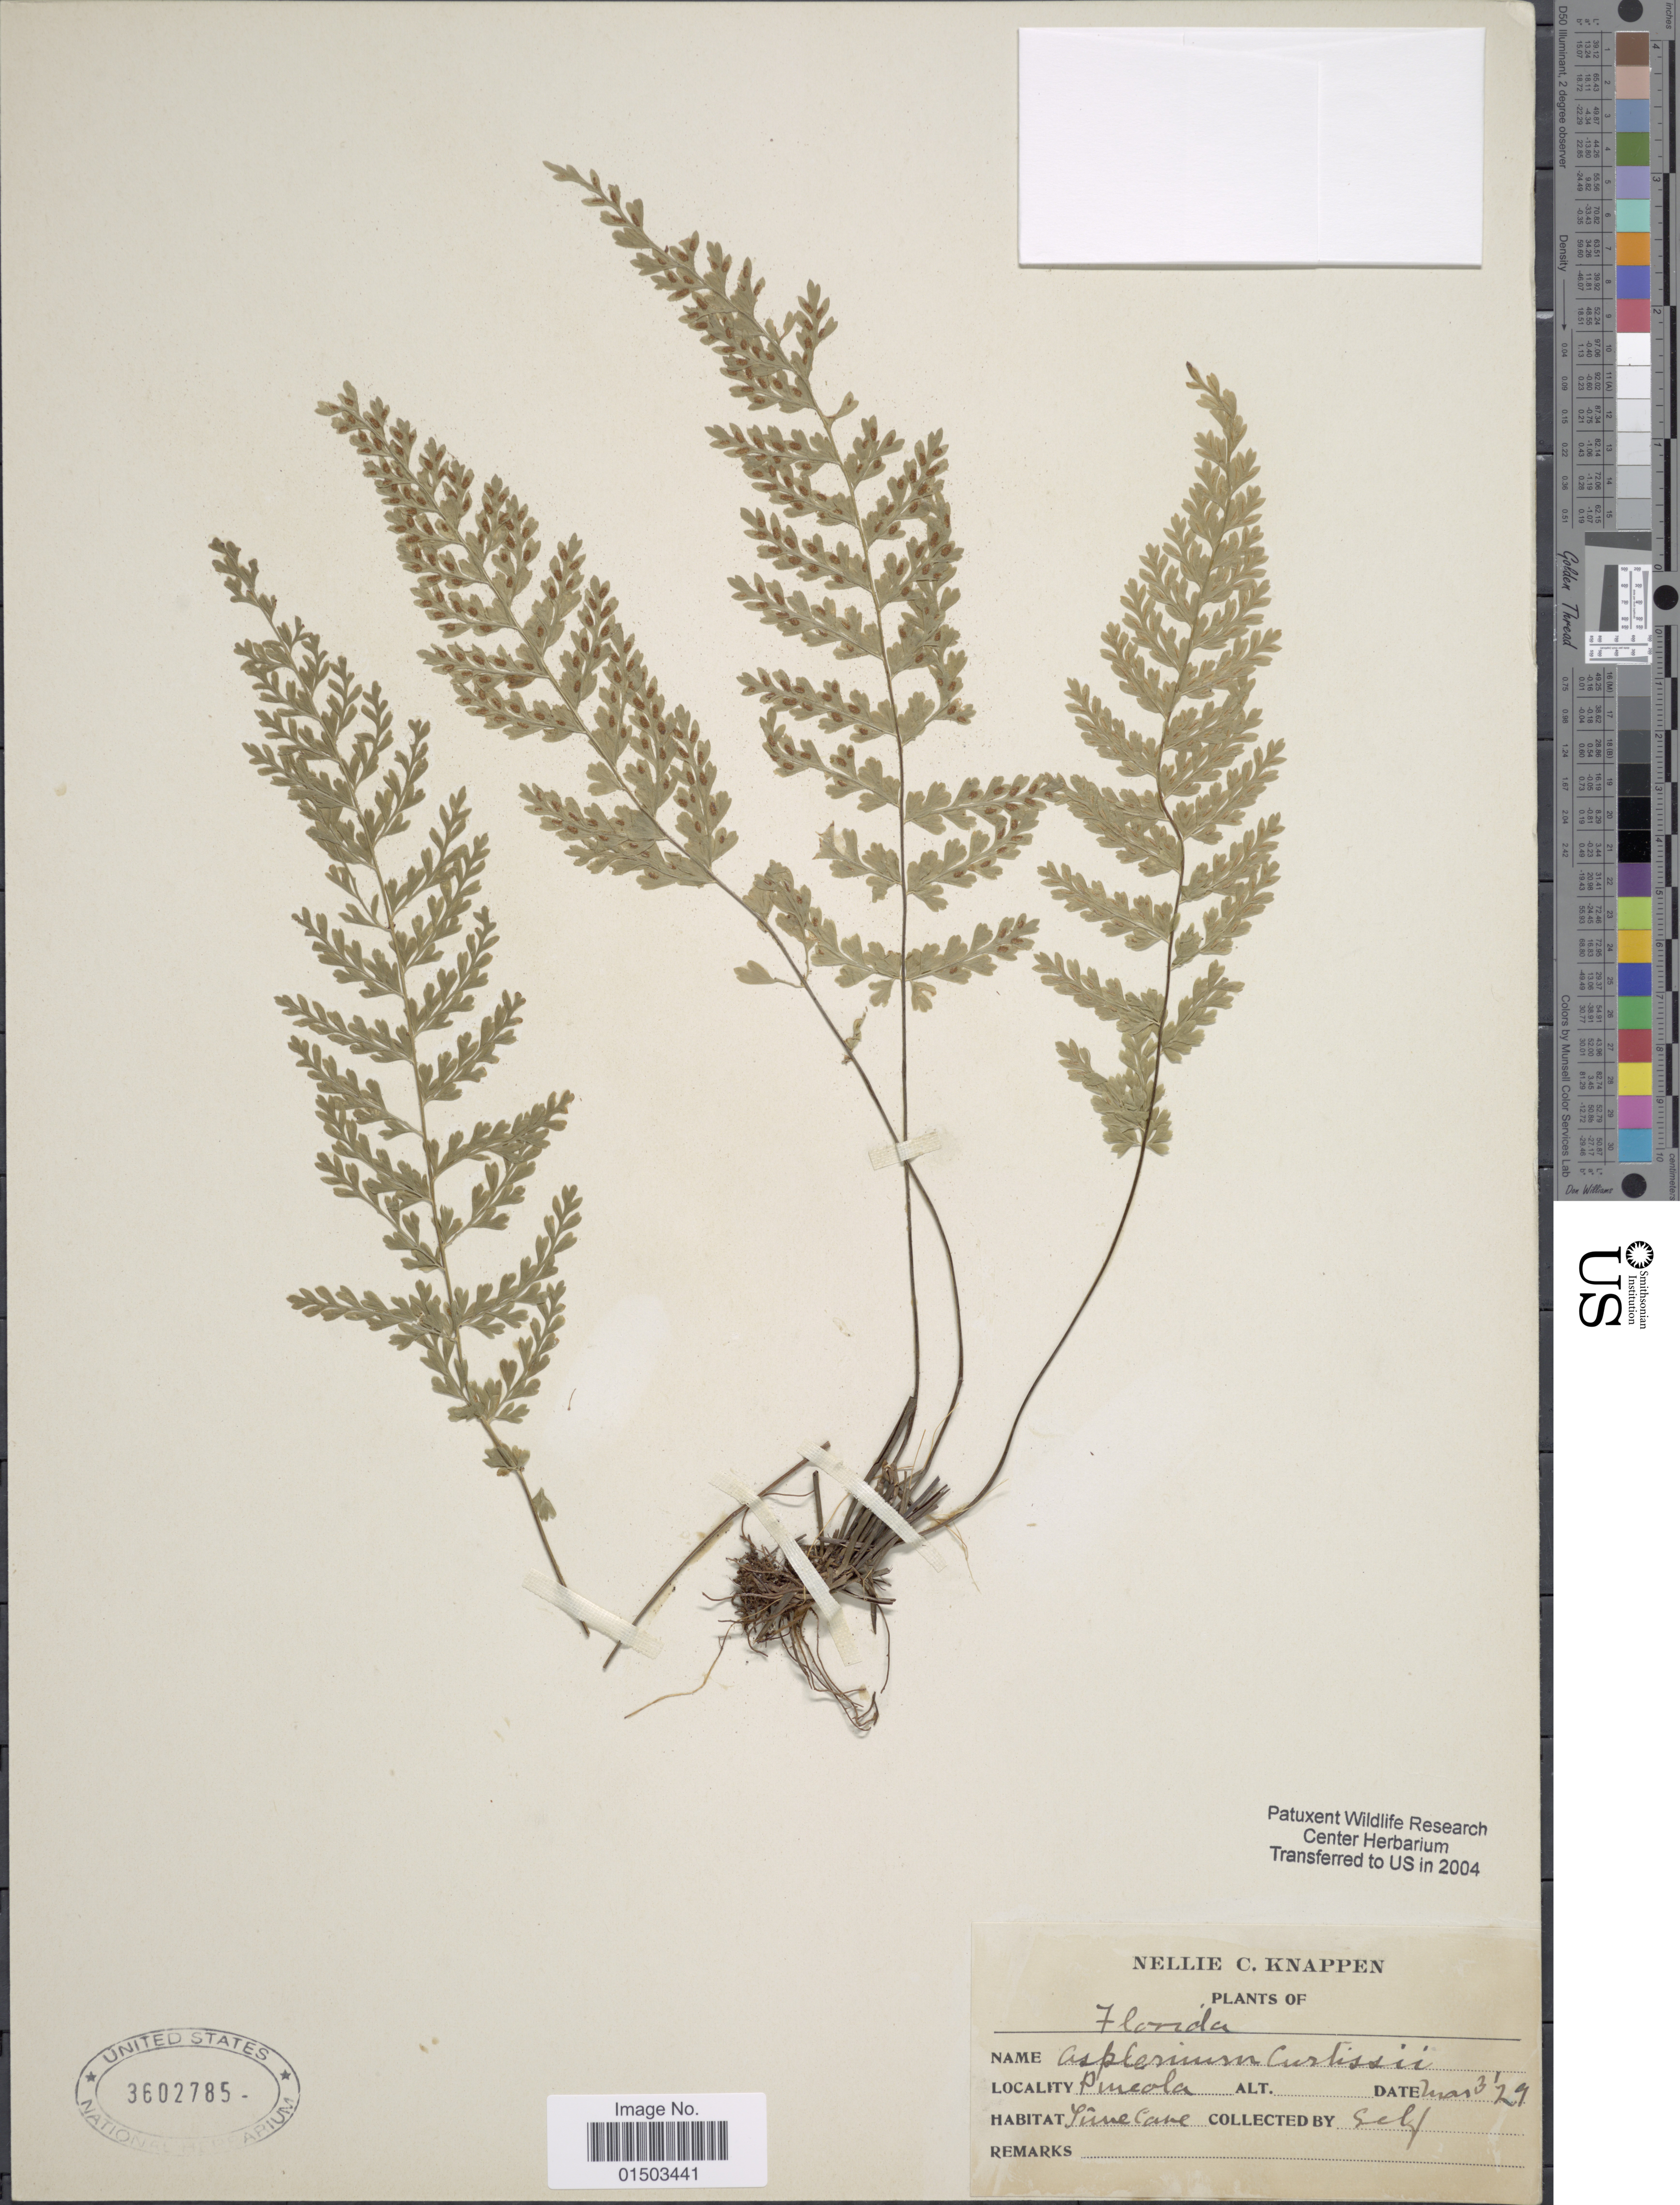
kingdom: Plantae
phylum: Tracheophyta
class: Polypodiopsida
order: Polypodiales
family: Aspleniaceae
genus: Asplenium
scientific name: Asplenium curtissii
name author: Underw.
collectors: N. Knappen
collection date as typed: Transcribed d/m/y: 3/3/29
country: United States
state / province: Florida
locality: Pineola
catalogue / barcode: US 3602785